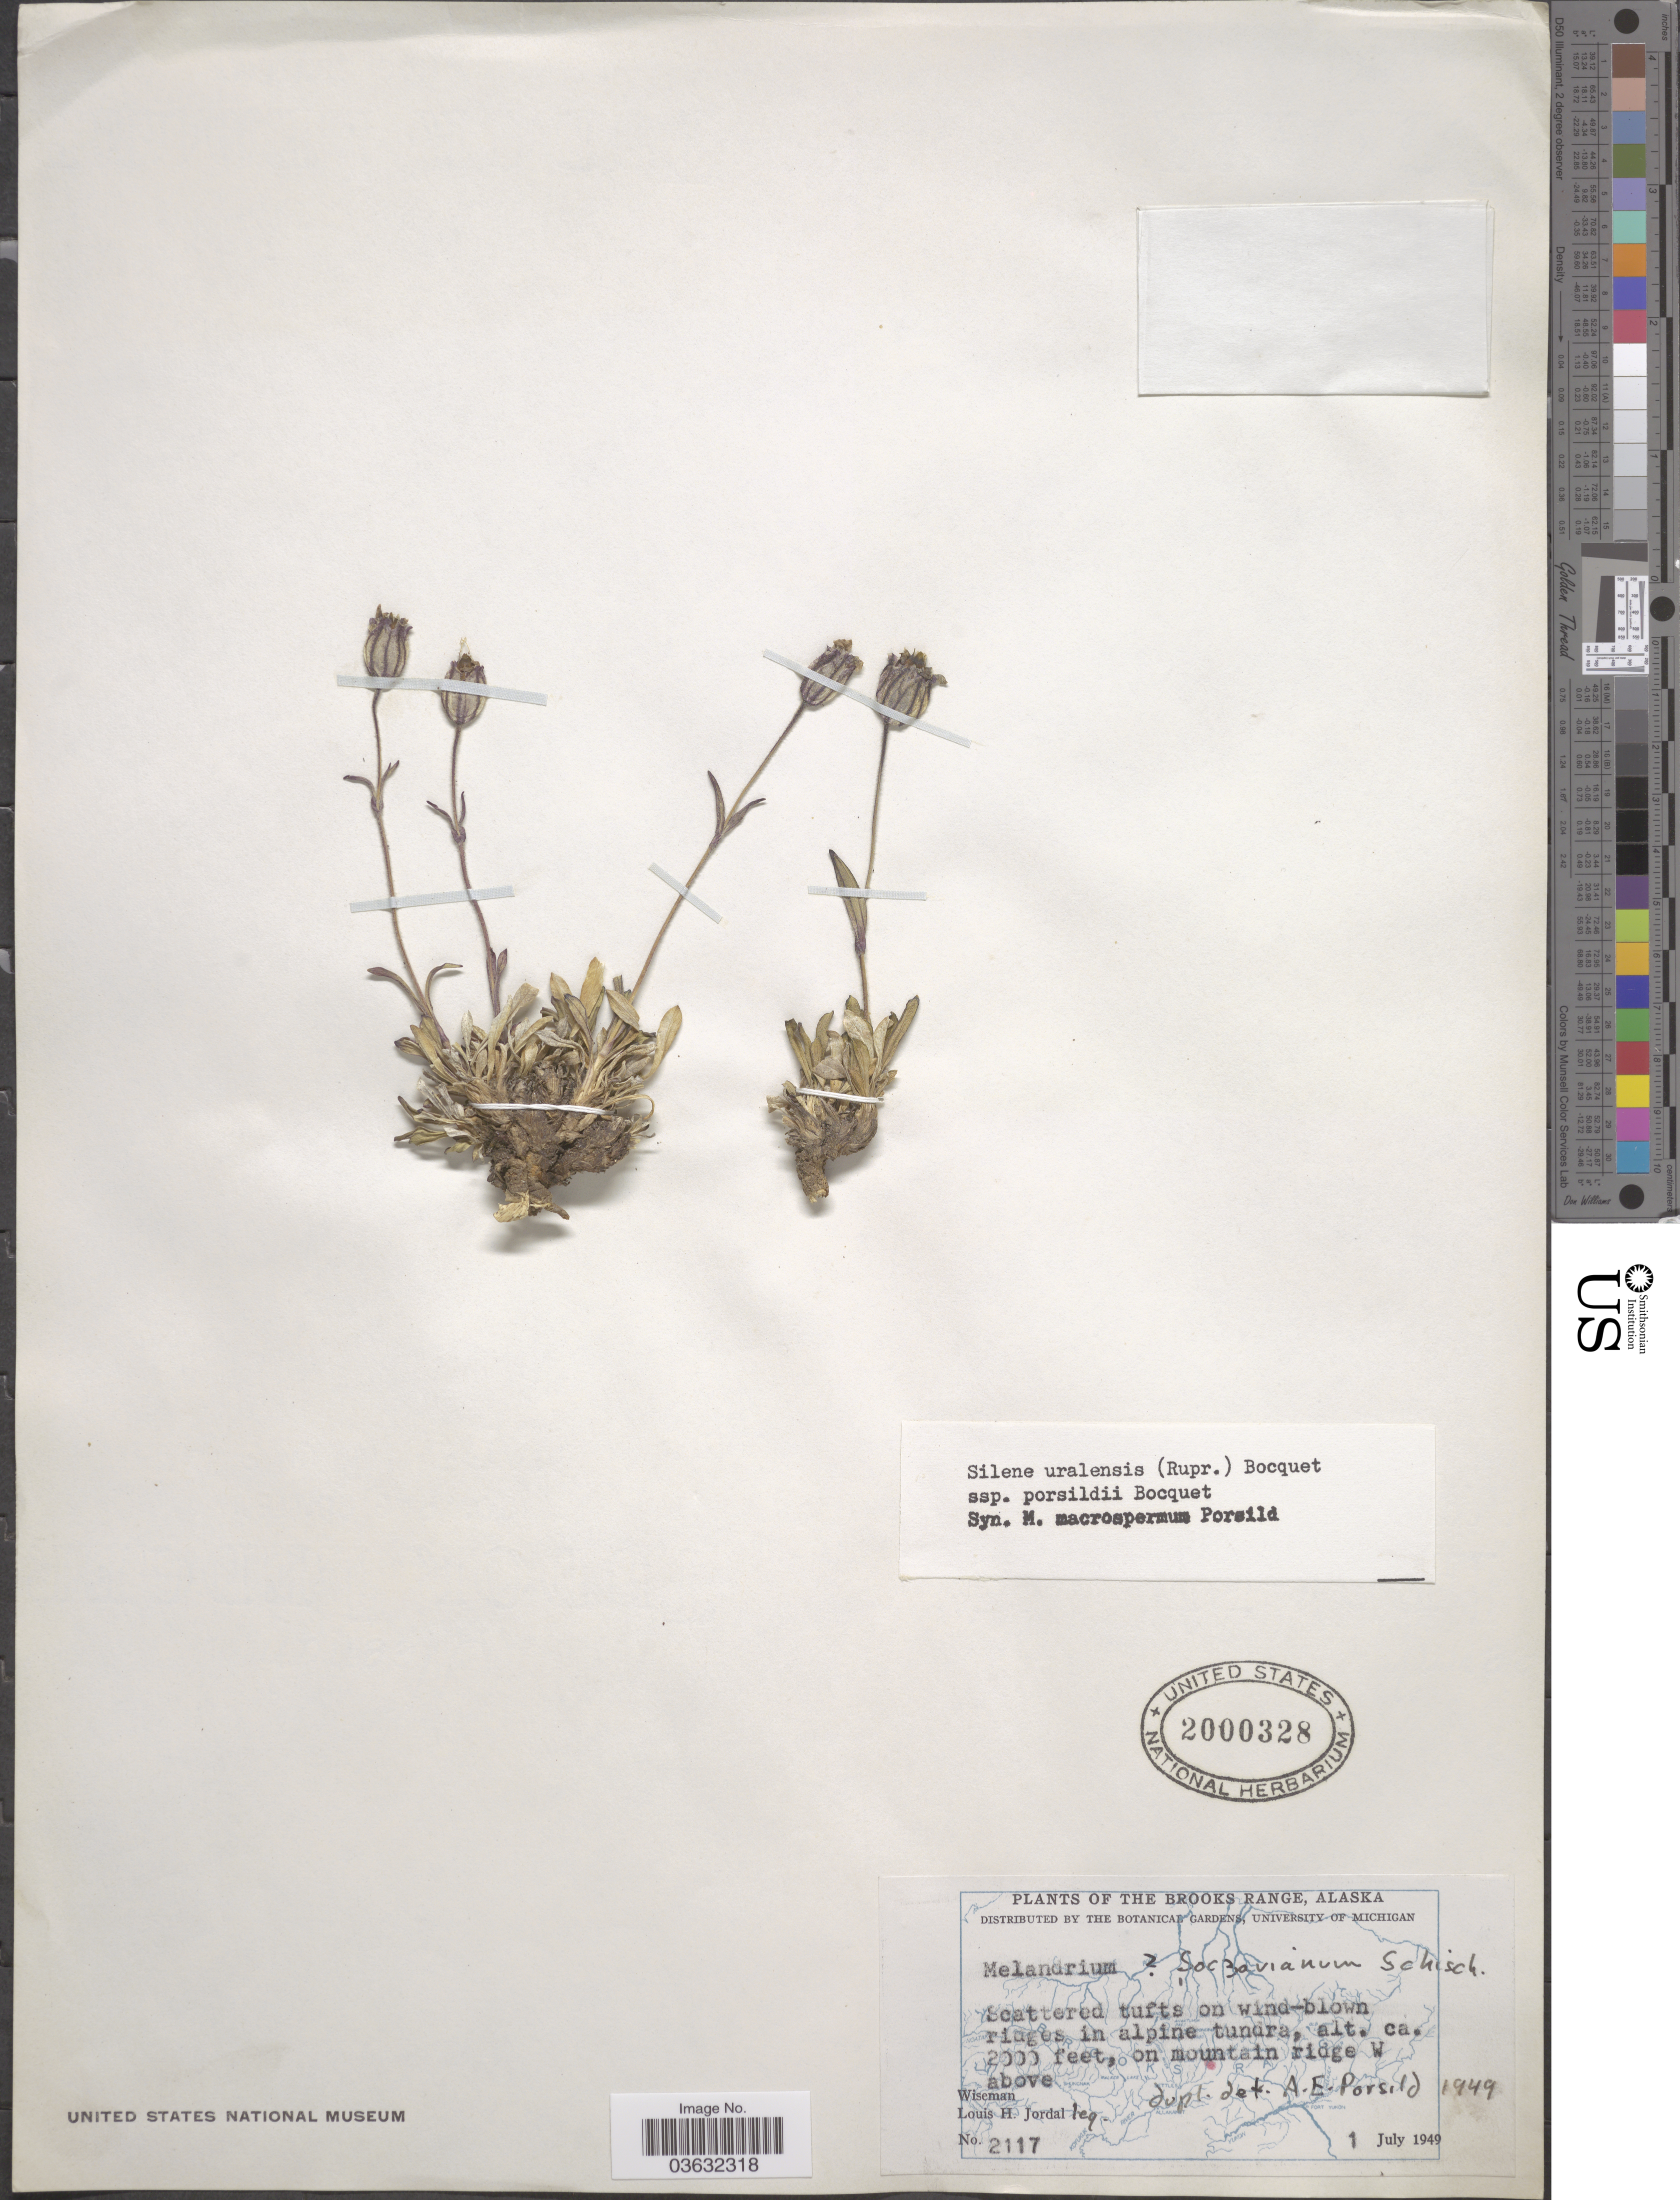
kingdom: Plantae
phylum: Tracheophyta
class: Magnoliopsida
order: Caryophyllales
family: Caryophyllaceae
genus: Silene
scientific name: Silene uralensis subsp. porsildii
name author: Bocquet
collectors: L. Jordal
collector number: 2117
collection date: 1949-07-01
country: United States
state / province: Alaska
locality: The Brooks Range. On mountain ridge W above Wiseman.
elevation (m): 610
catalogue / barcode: US 2000328